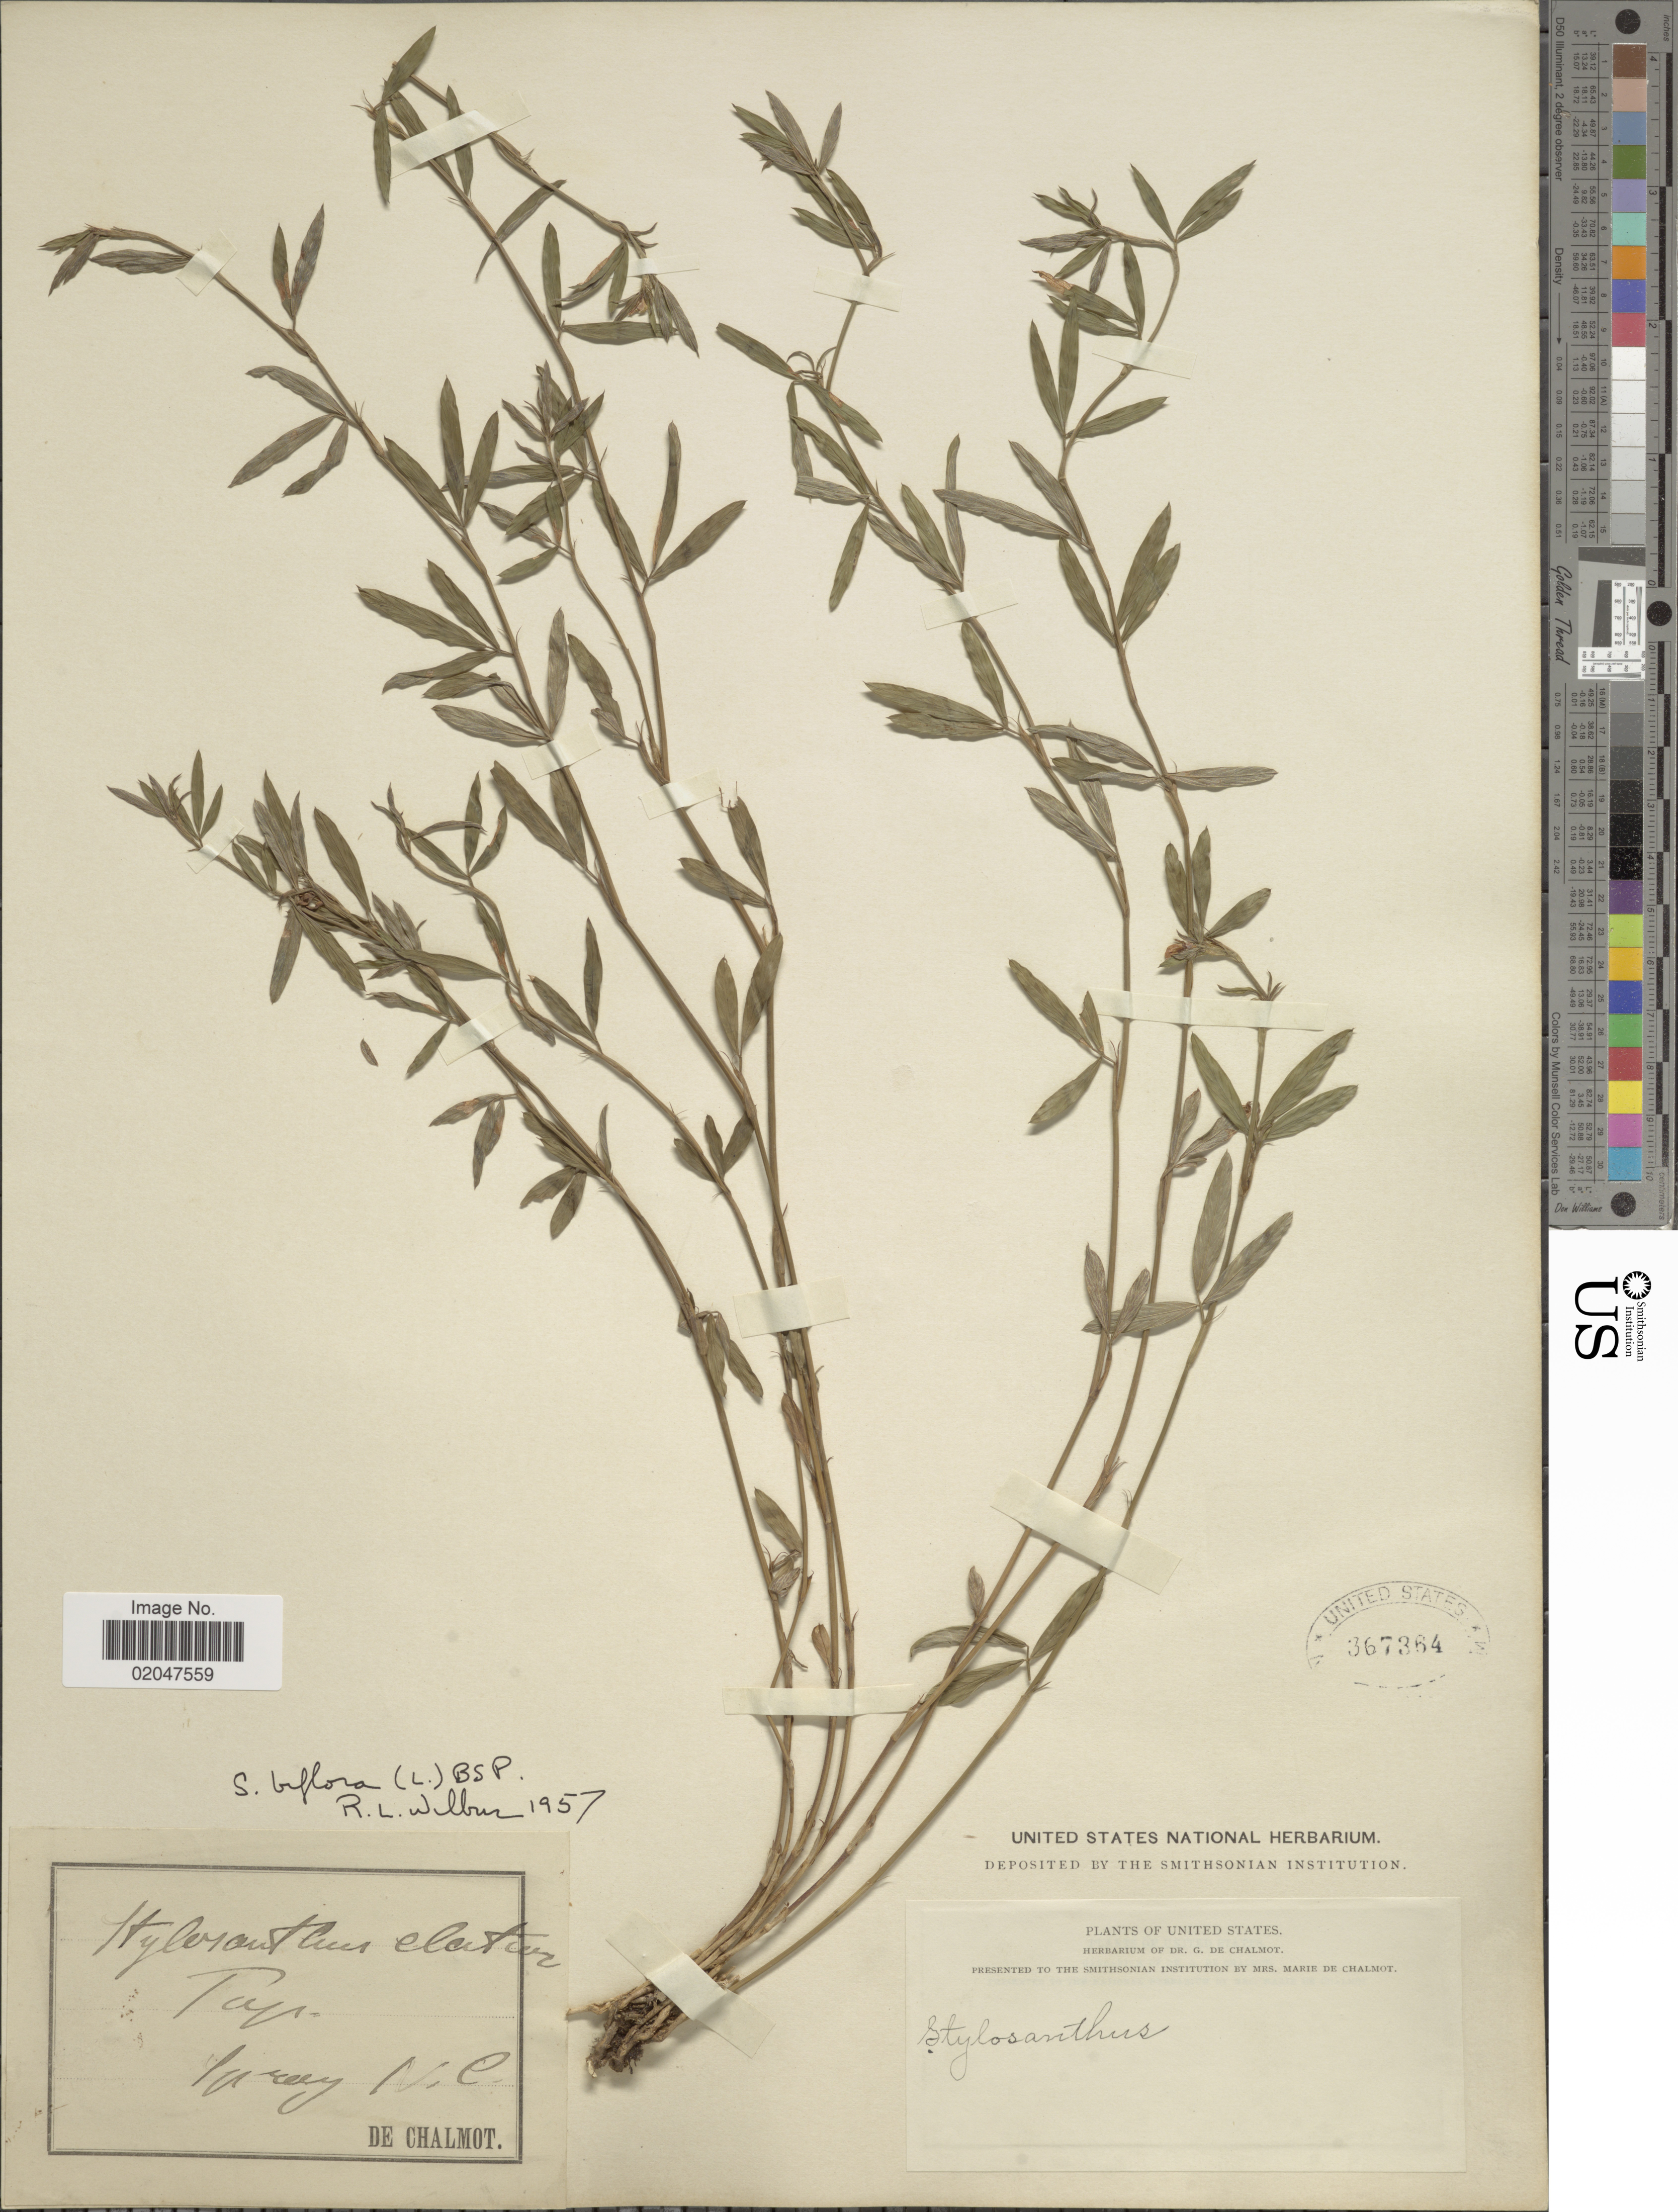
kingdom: Plantae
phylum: Tracheophyta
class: Magnoliopsida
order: Fabales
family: Fabaceae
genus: Stylosanthes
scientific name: Stylosanthes biflora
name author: (L.) Britton et al.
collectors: G. de Chalmot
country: United States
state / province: North Carolina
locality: Spray.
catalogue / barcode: US 367364